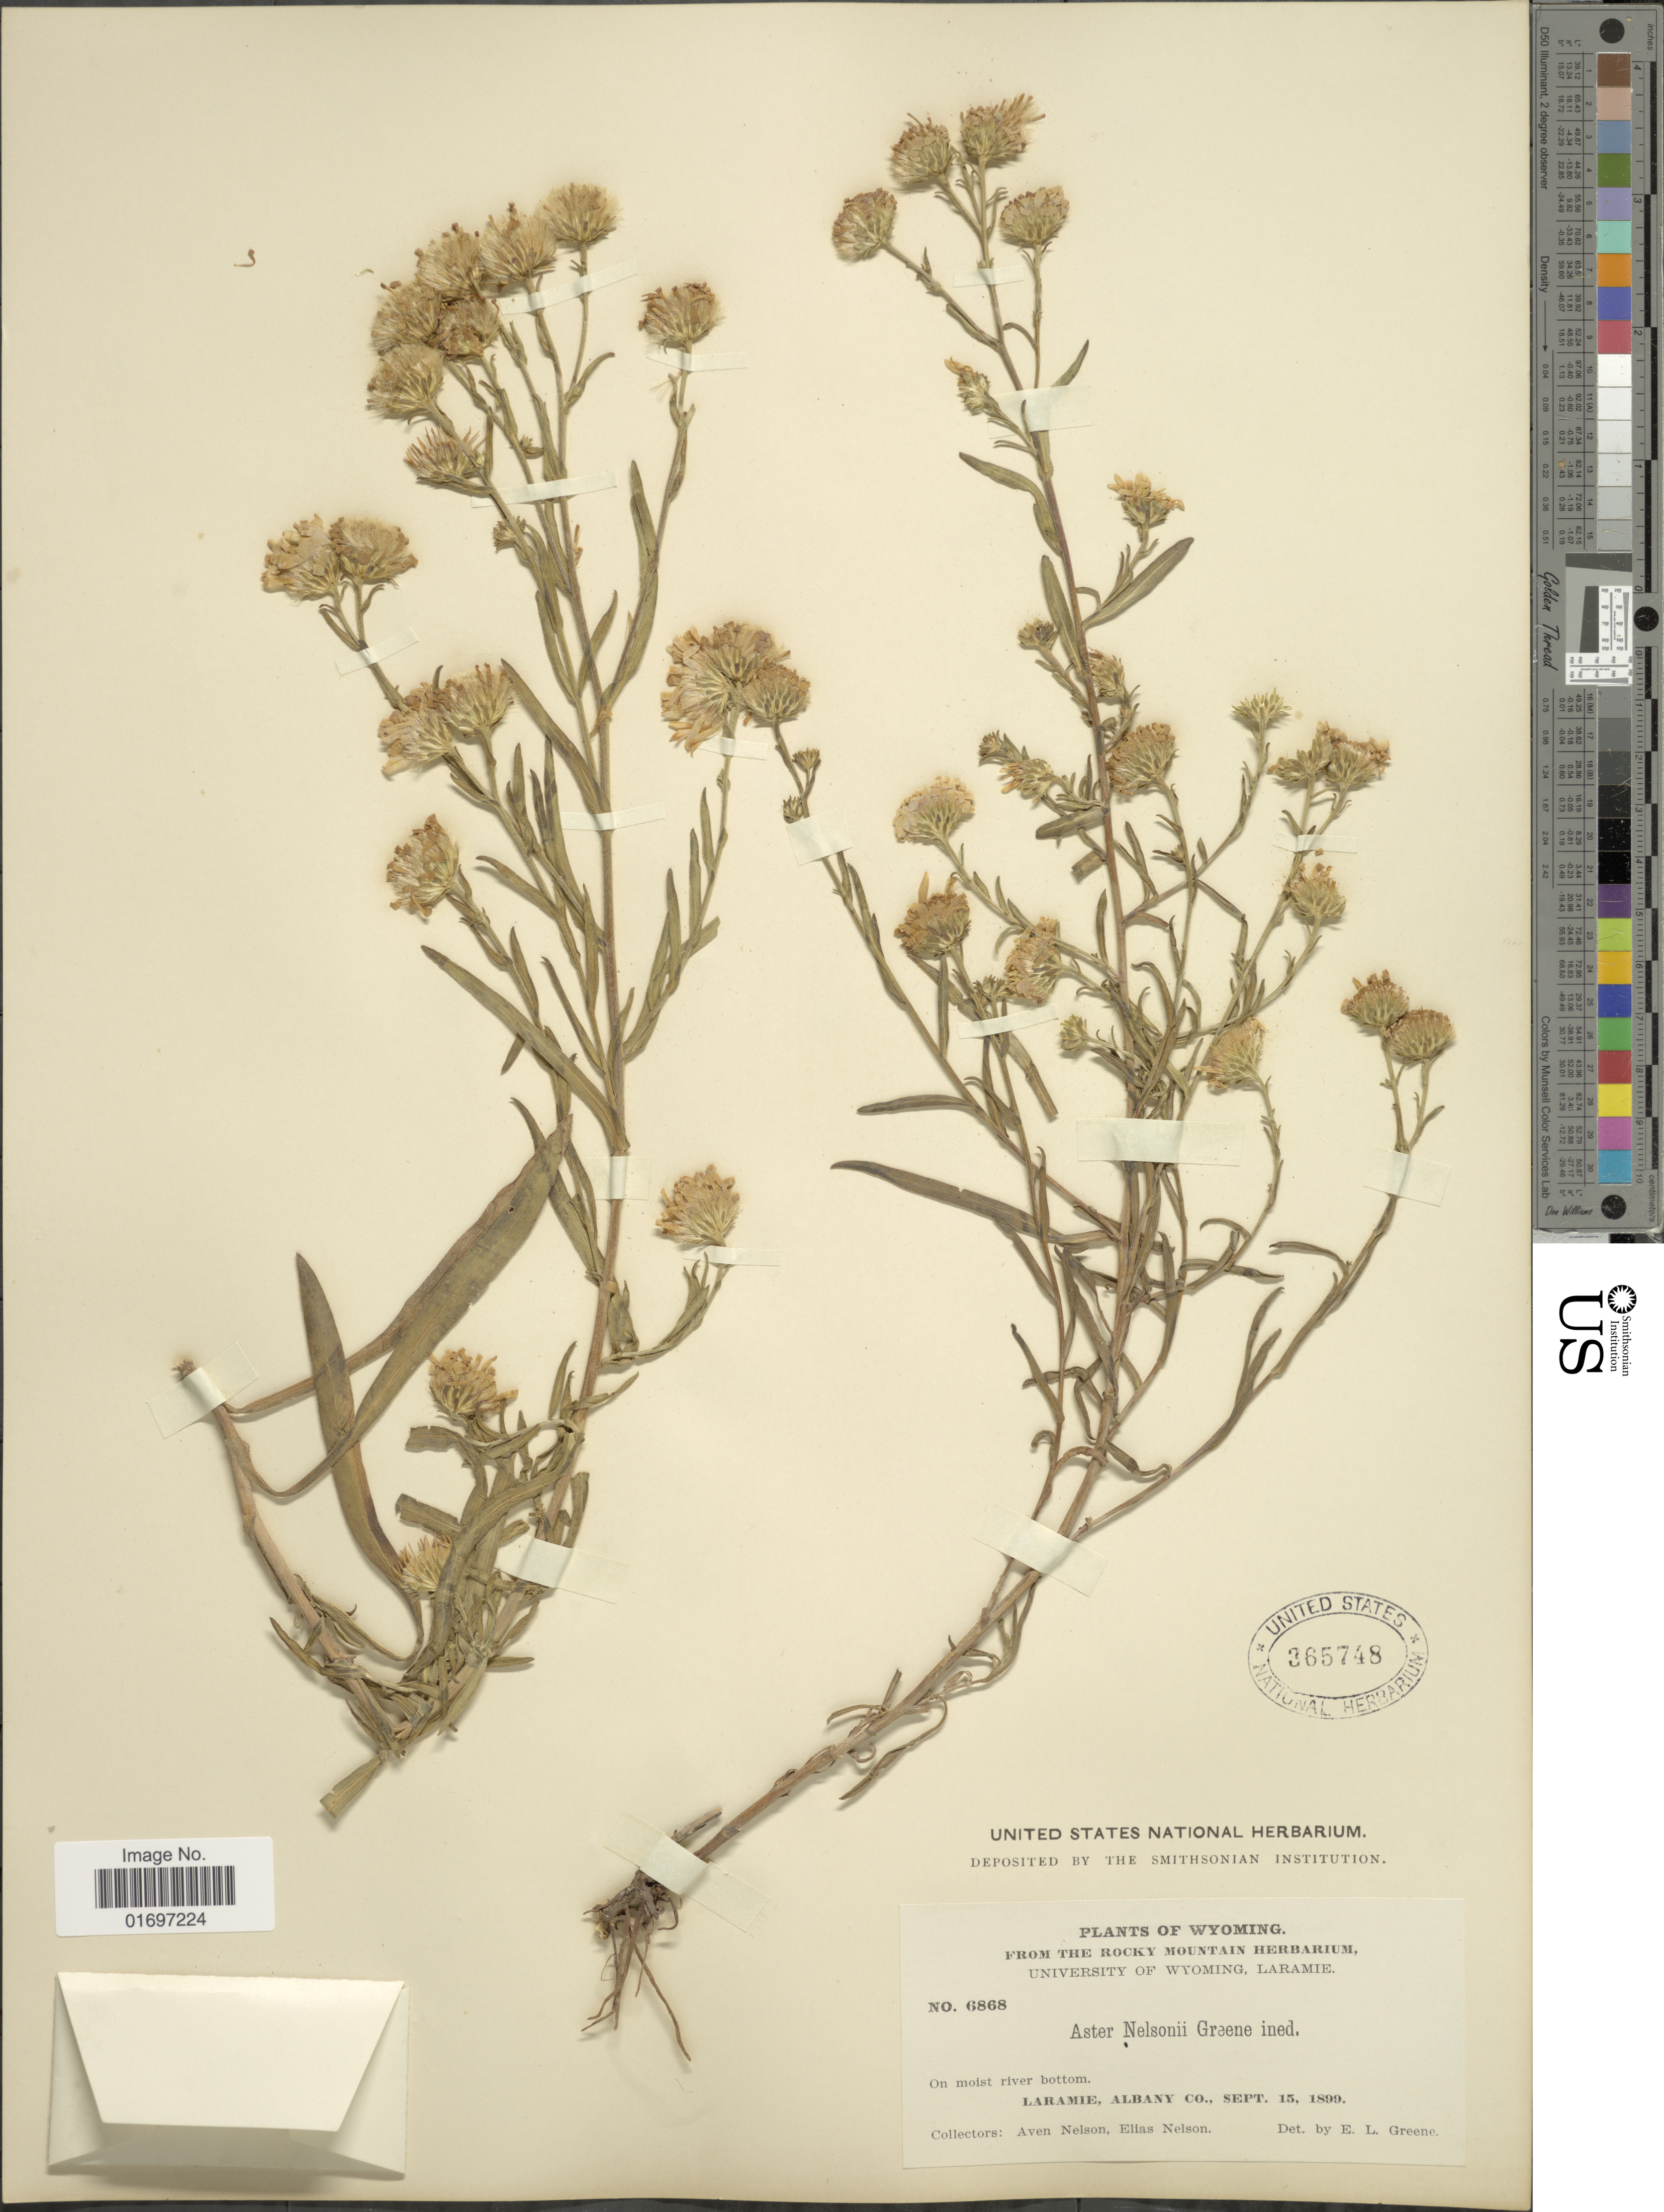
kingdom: Plantae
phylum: Tracheophyta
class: Magnoliopsida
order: Asterales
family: Asteraceae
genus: Symphyotrichum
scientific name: Symphyotrichum ascendens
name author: (Lindl.) G.L. Nesom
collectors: A. Nelson & E. Nelson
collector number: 6868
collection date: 1899-09-15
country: United States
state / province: Wyoming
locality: Wyoming. On moist river bottom. Laramie, Albany Co.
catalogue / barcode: US 365748